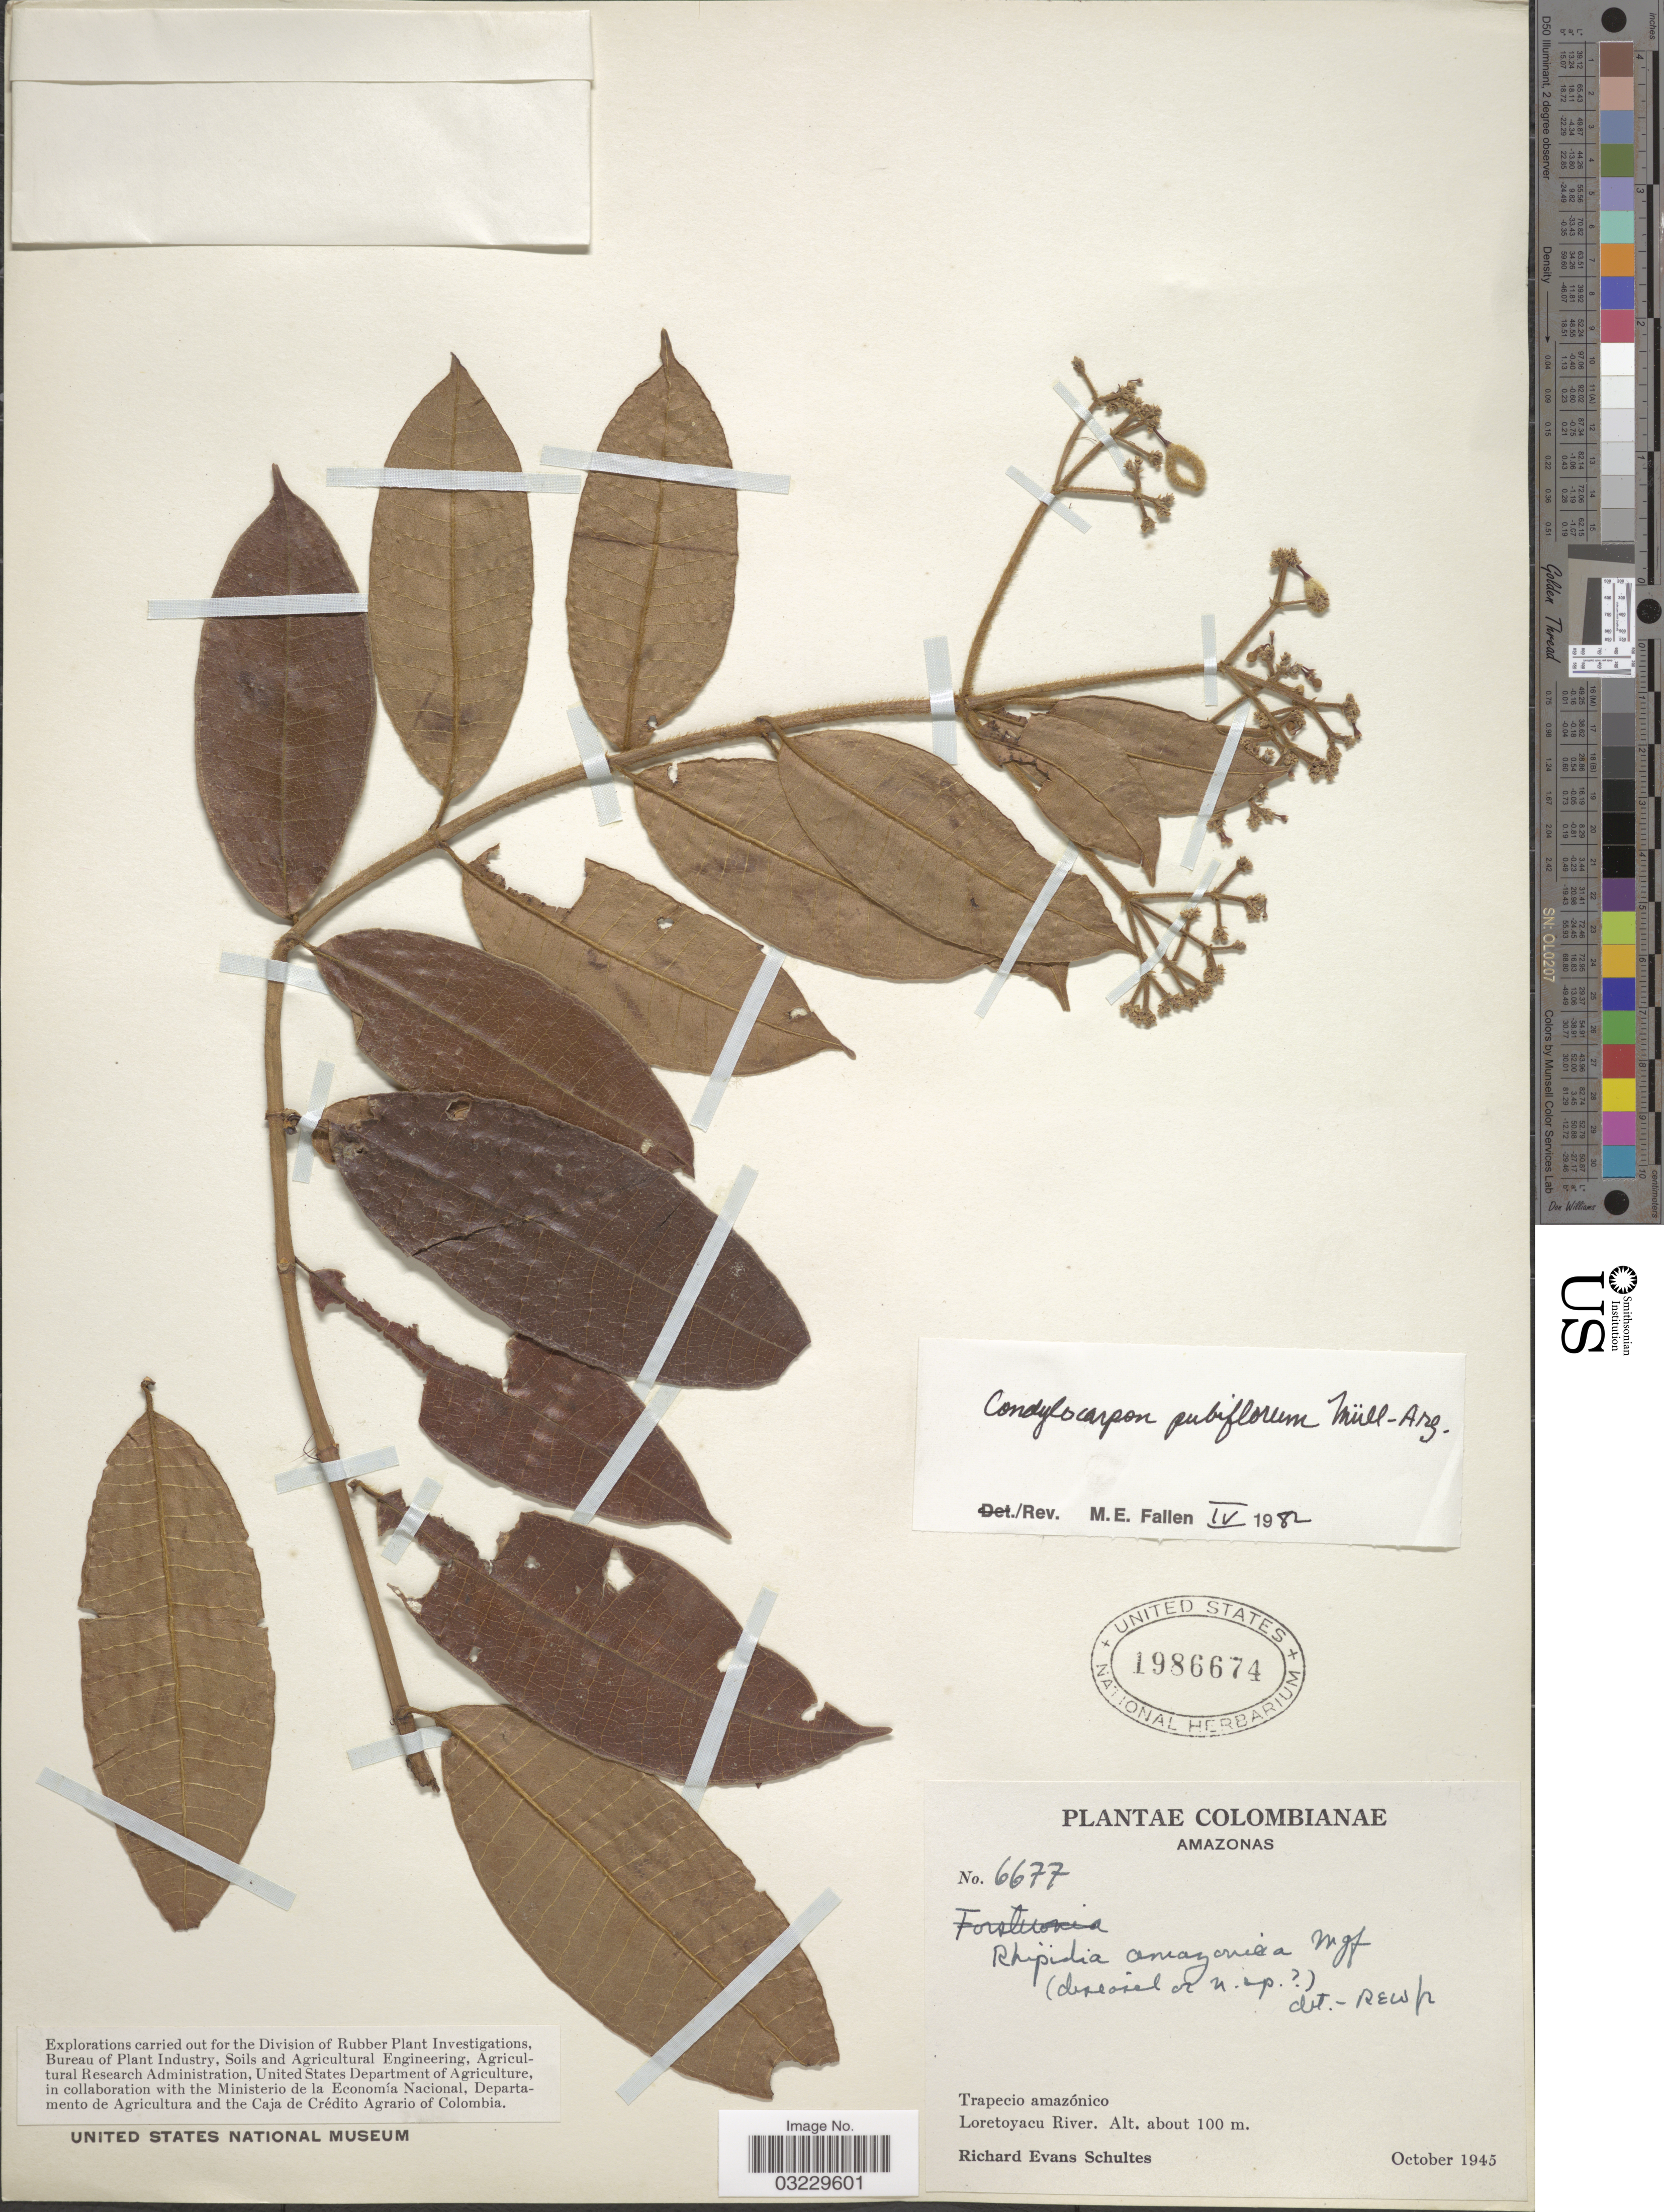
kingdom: Plantae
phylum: Tracheophyta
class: Magnoliopsida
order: Gentianales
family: Apocynaceae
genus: Condylocarpon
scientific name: Condylocarpon pubiflorum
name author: Müll. Arg.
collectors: R. E. Schultes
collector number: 6677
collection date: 1945-10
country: Colombia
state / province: Amazônas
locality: Trapecio amazónico, Loretoyacu River.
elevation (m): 100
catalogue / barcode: US 1986674